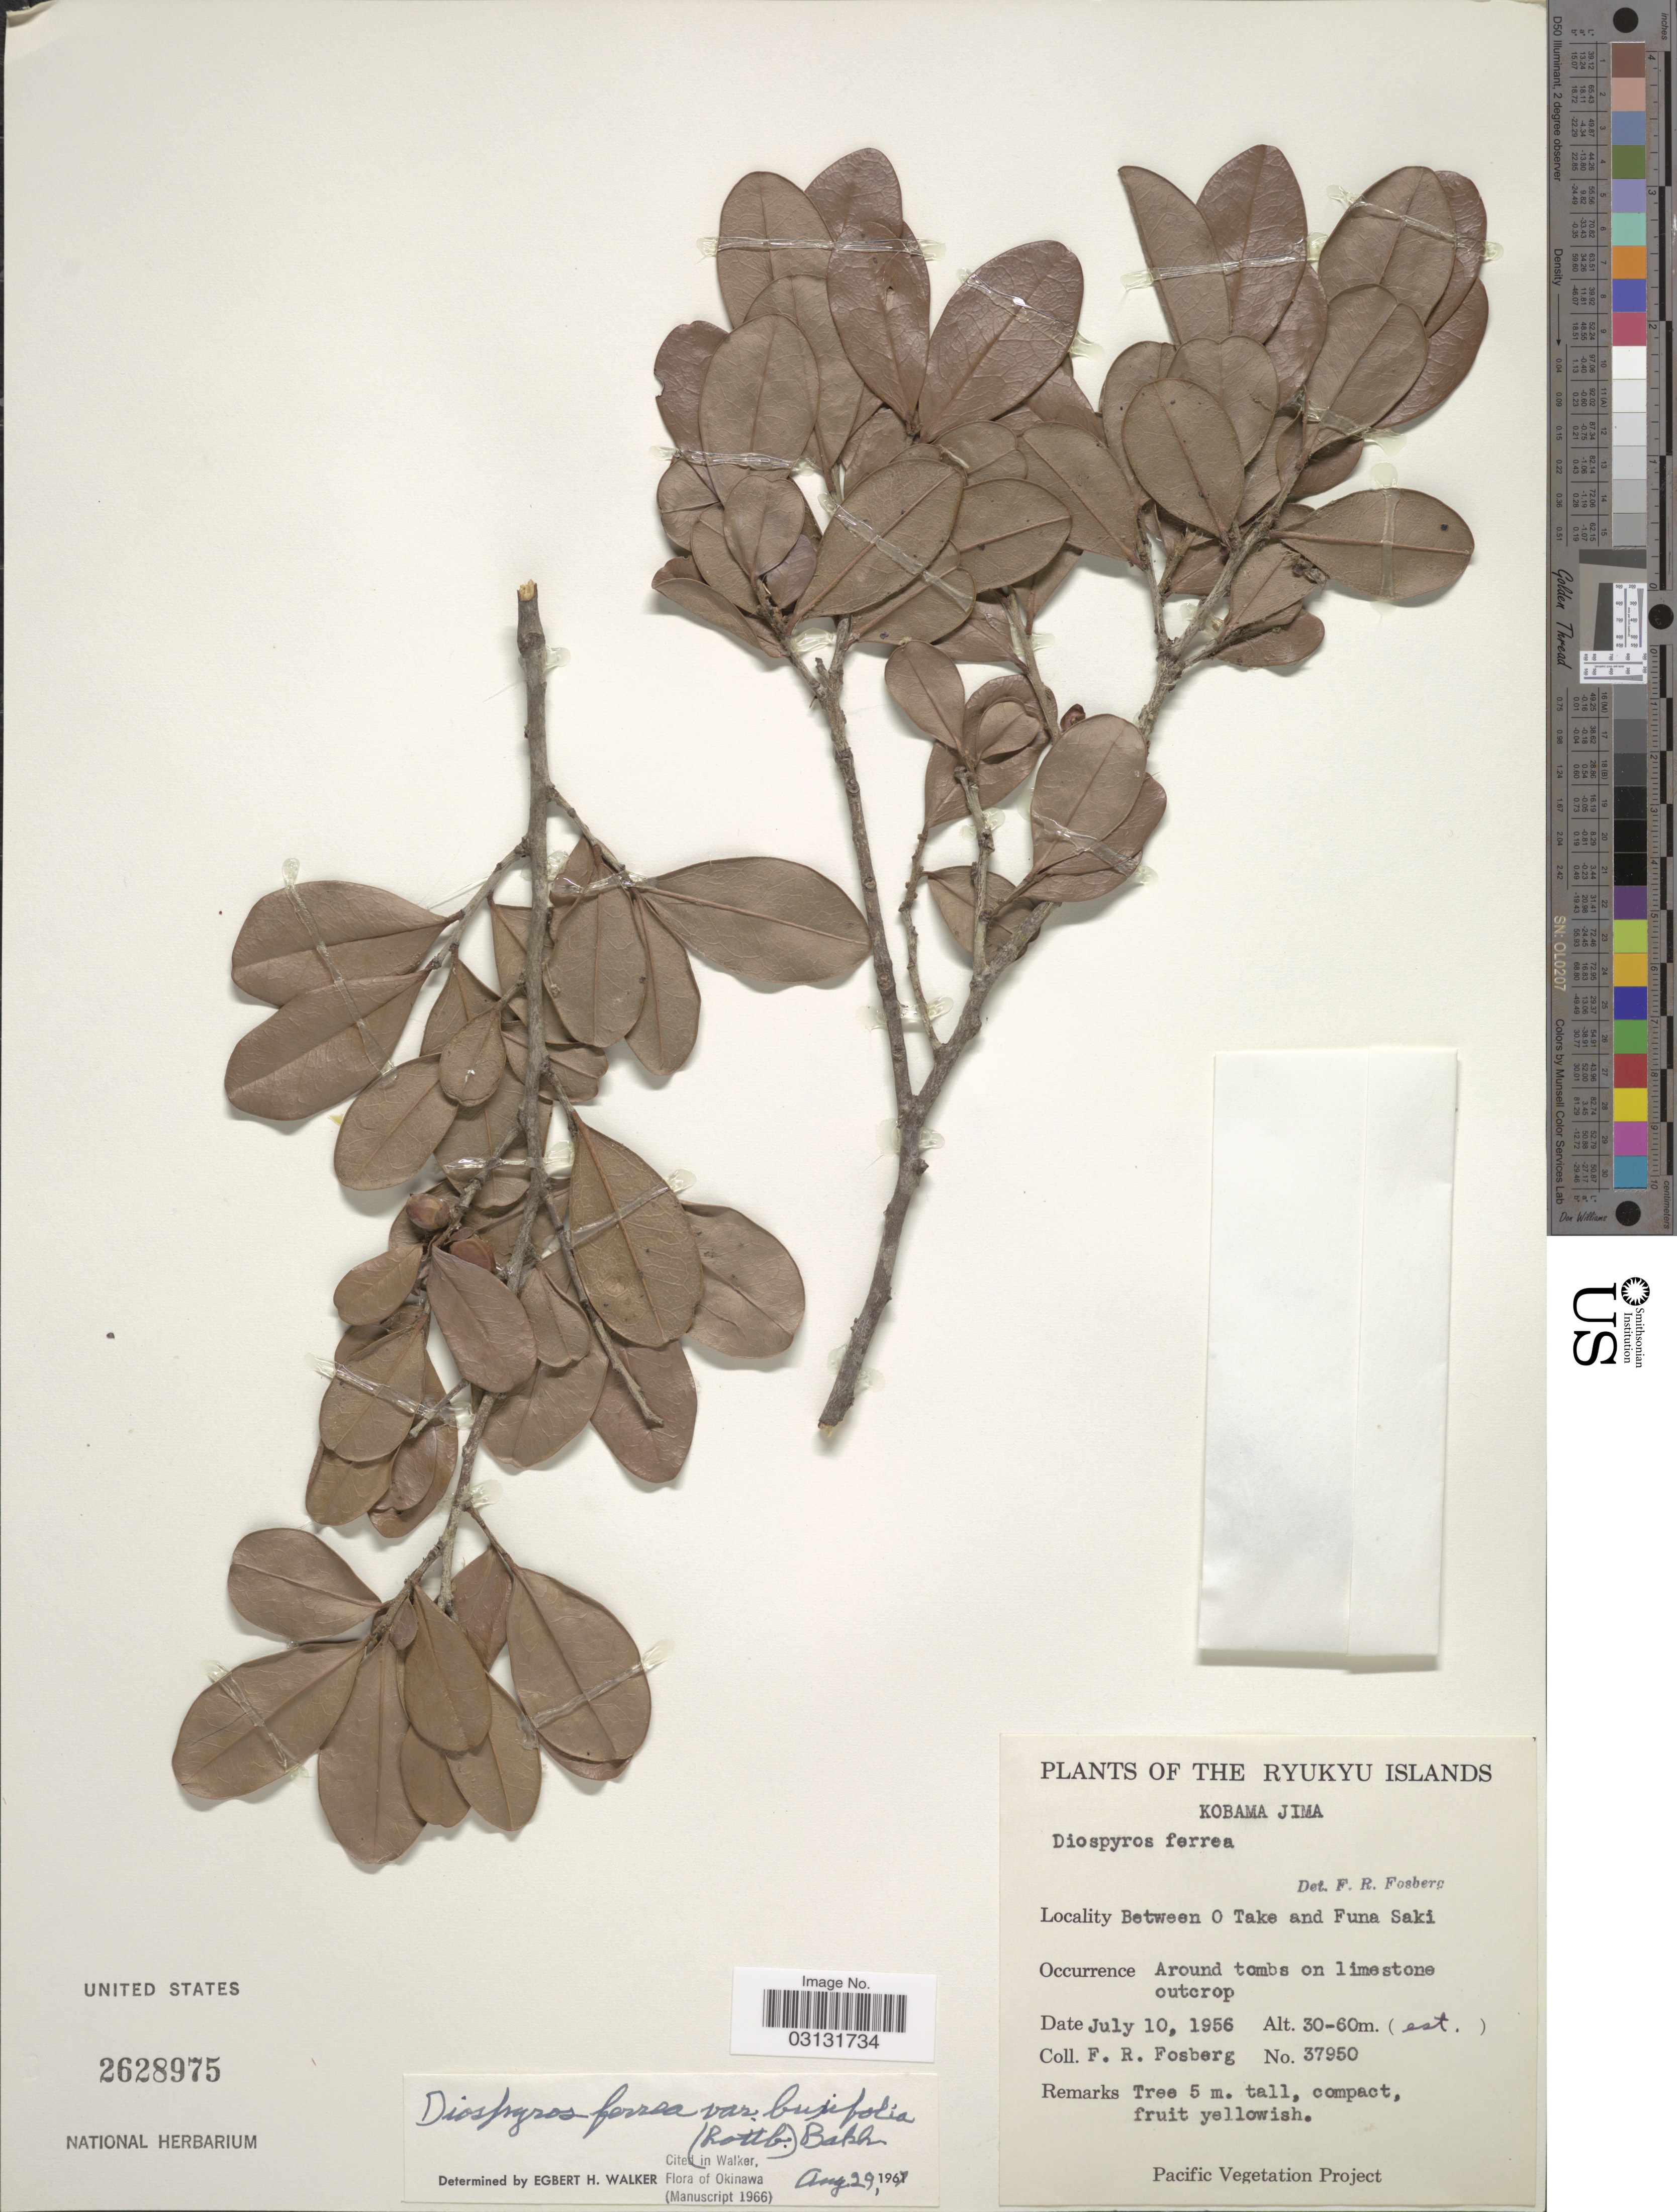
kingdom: Plantae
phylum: Tracheophyta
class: Magnoliopsida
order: Ericales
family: Ebenaceae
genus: Diospyros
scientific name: Diospyros ferrea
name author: (Willd.) Bakh.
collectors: F. R. Fosberg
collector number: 37950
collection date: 1956-07-10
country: Japan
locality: The Ryukyu Islands. Kobama Jima. Between O Take and Funa Saki.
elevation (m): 30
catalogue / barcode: US 2628975